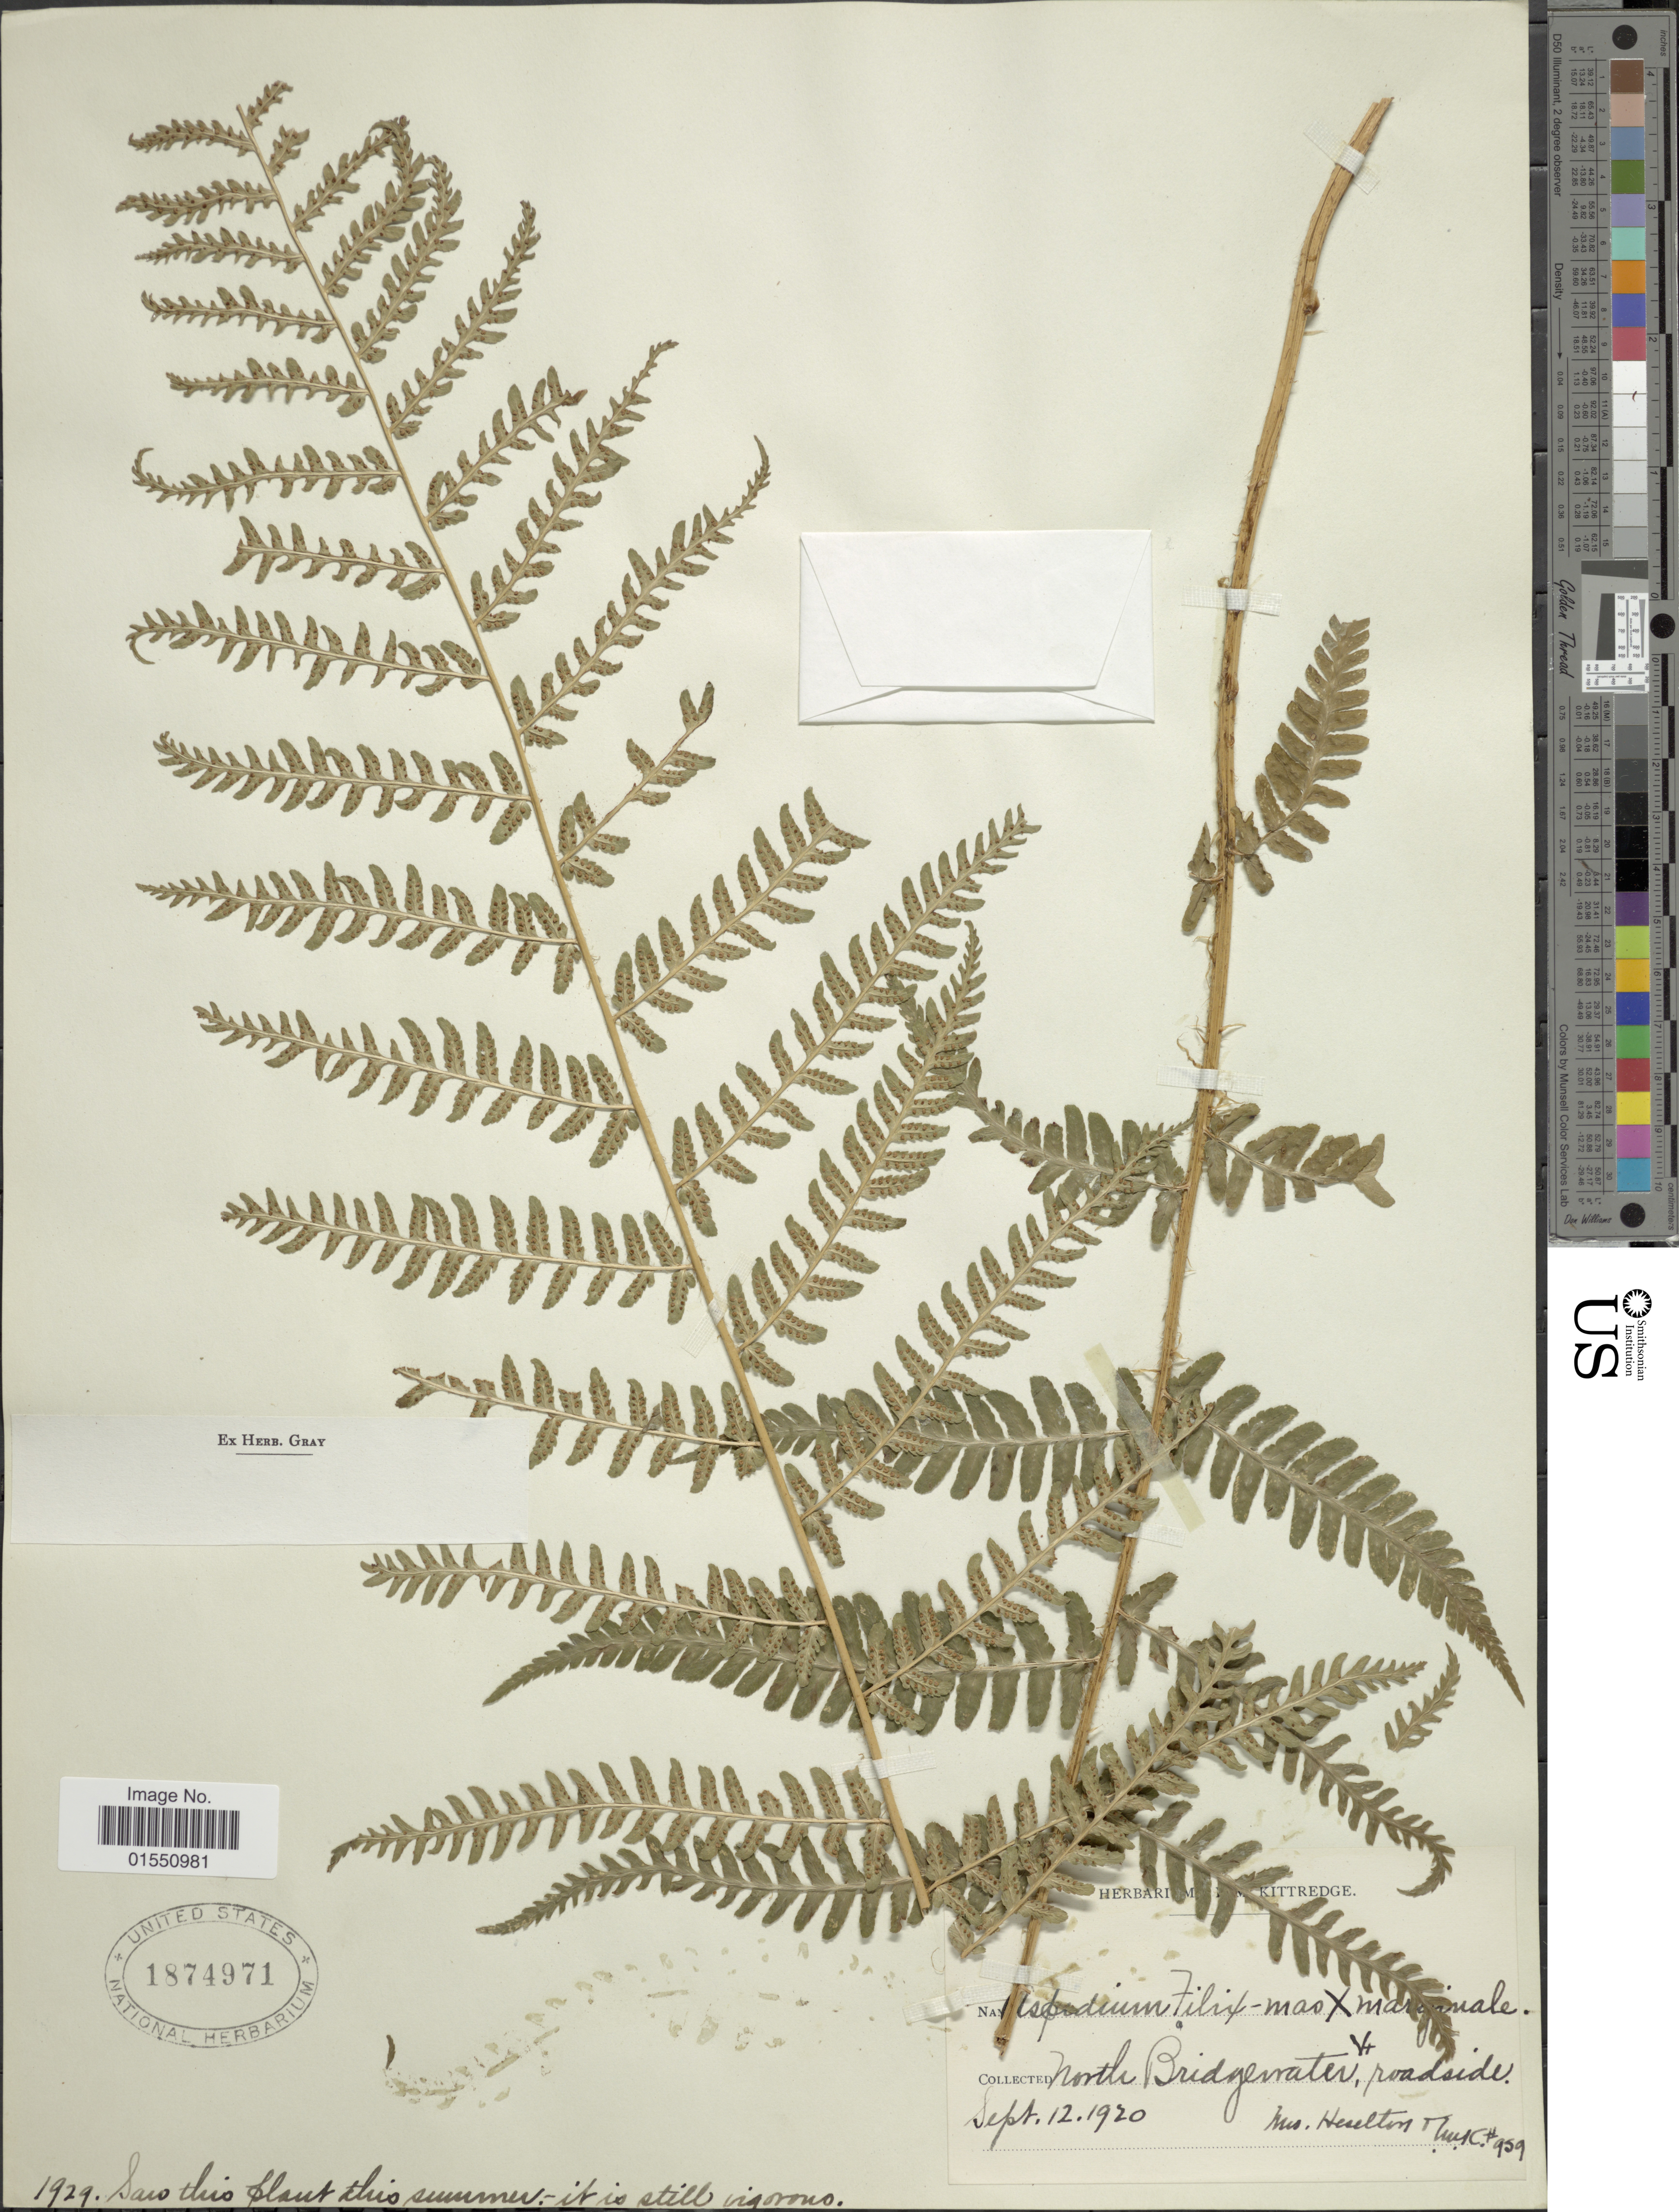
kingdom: Plantae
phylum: Tracheophyta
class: Polypodiopsida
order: Polypodiales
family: Dryopteridaceae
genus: Dryopteris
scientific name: Dryopteris filix-mas x D. marginalis (L.) A. Gray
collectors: Heselton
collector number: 959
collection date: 1920-09-12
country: United States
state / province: Vermont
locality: North Bridgewater, Vt. roadside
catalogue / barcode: US 1874971